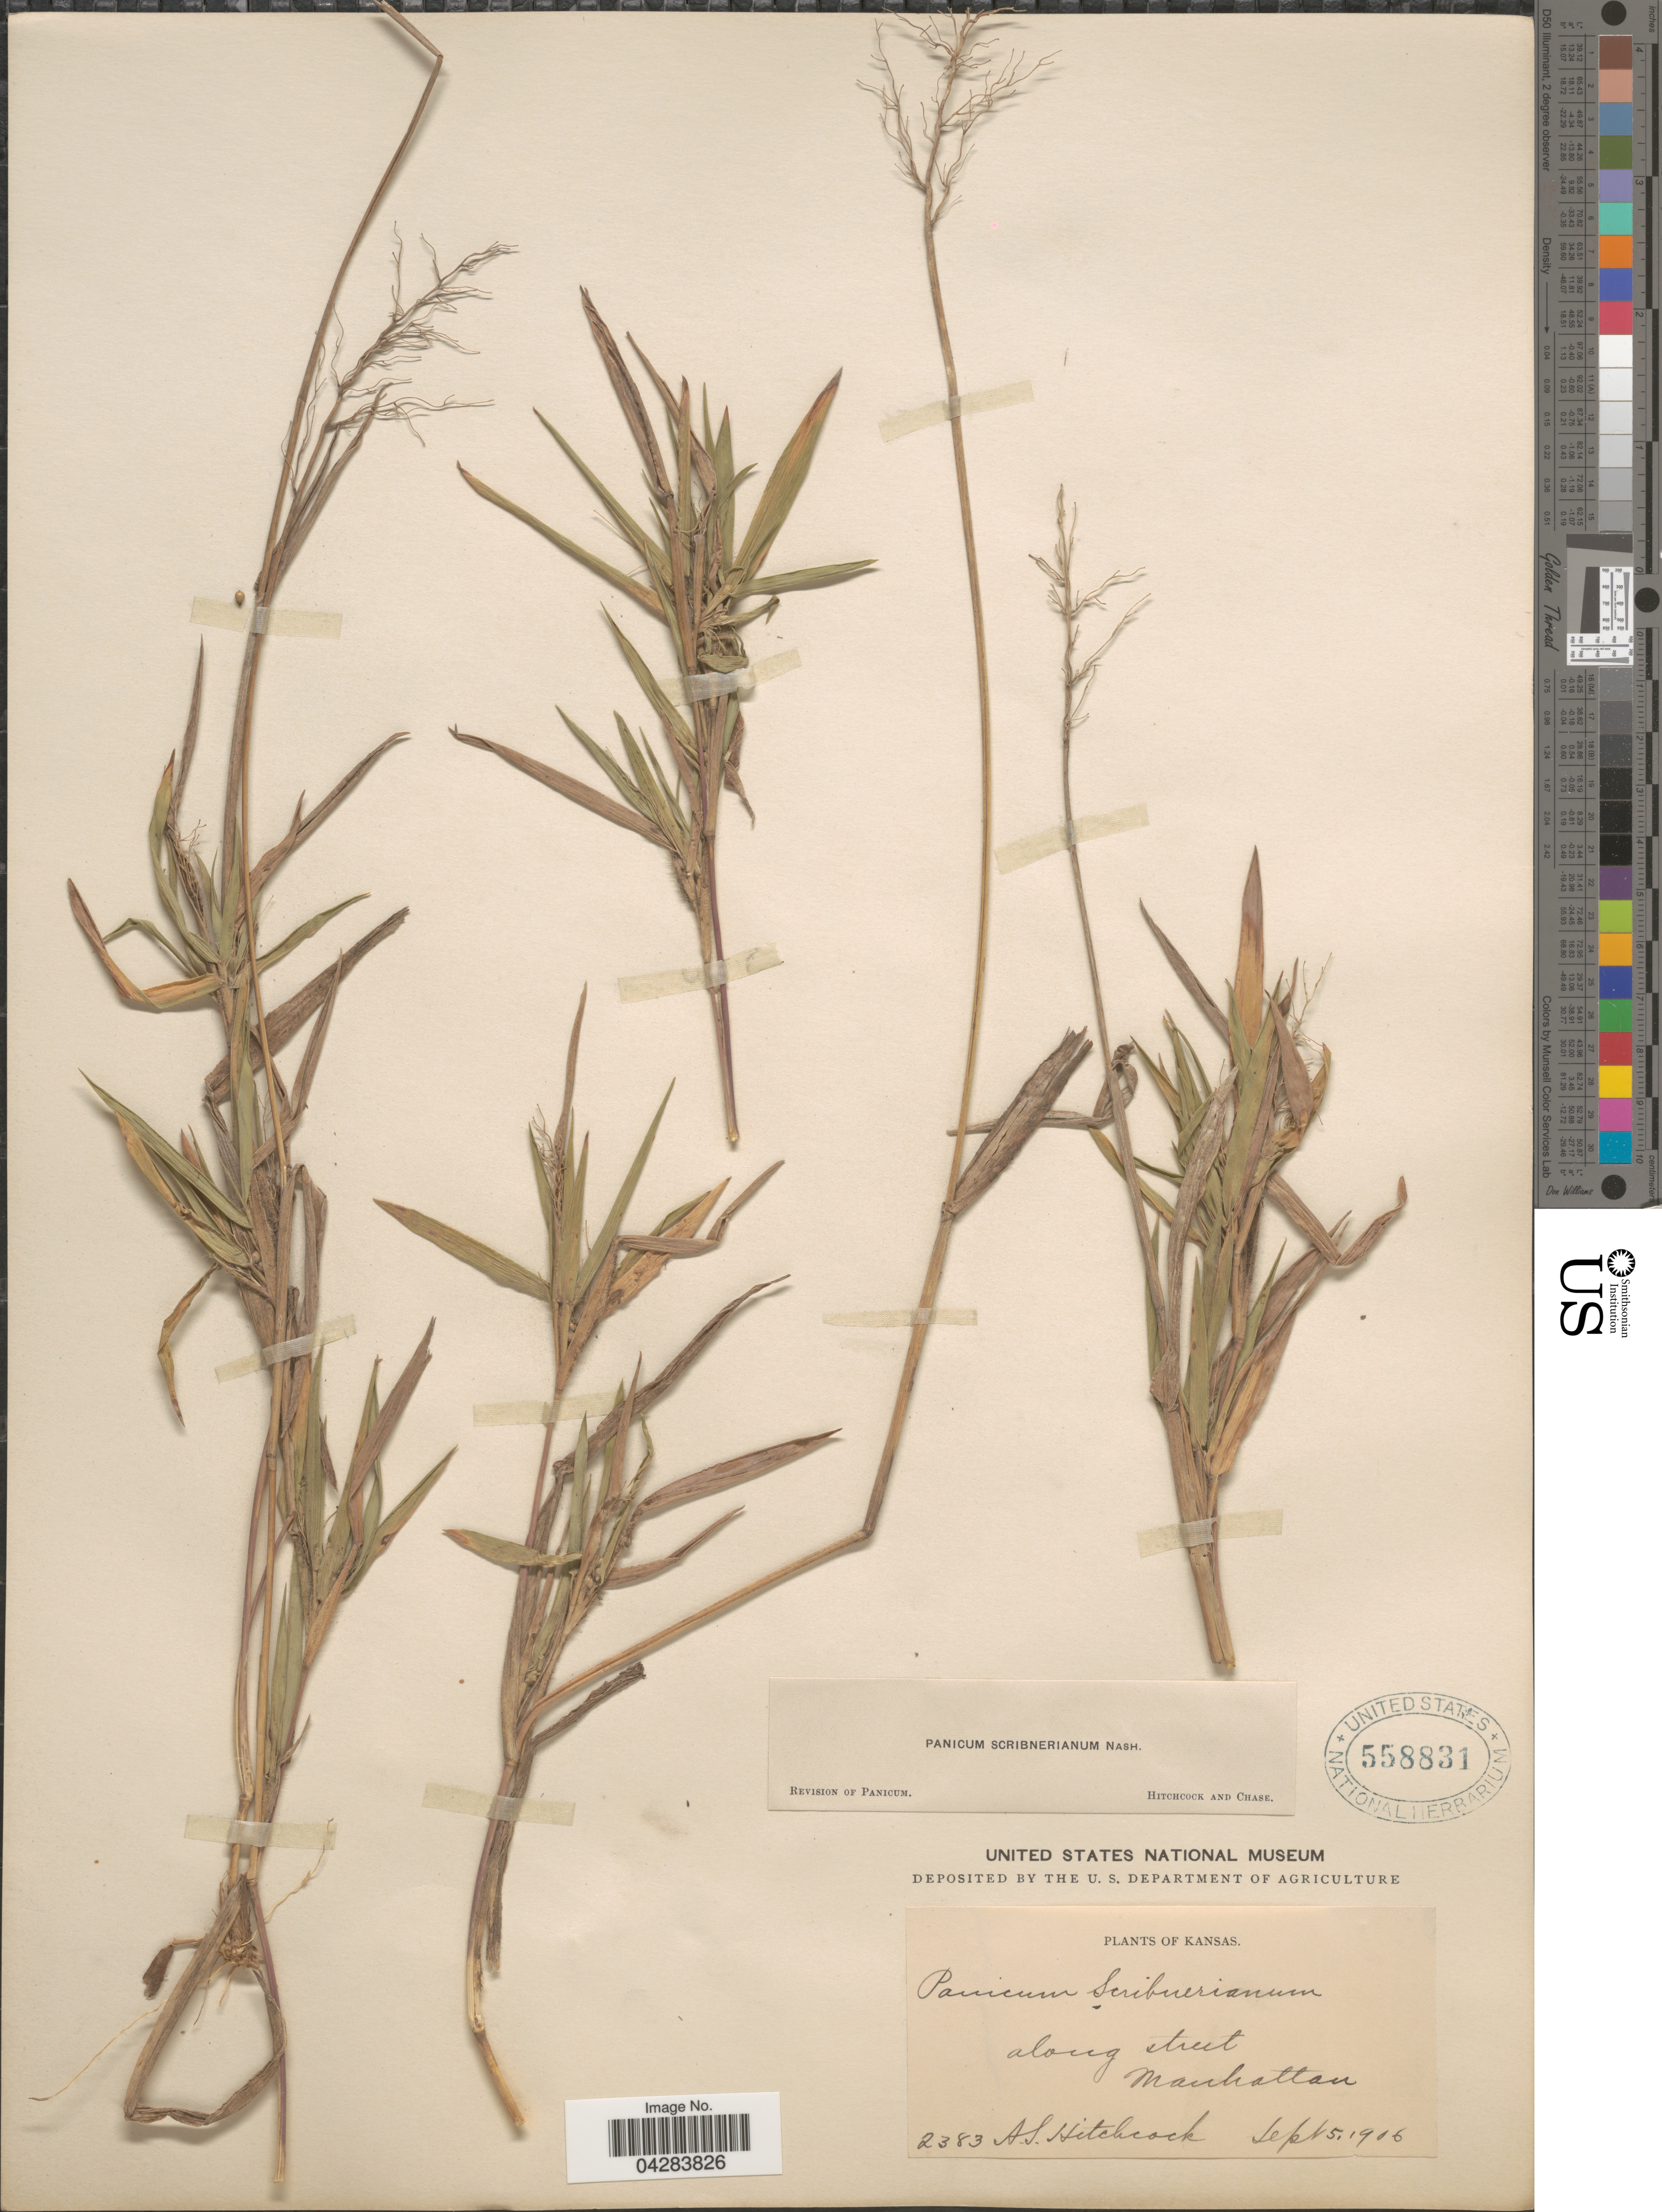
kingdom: Plantae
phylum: Tracheophyta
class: Liliopsida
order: Poales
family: Poaceae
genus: Dichanthelium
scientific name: Dichanthelium oligosanthes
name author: (Schult.) Gould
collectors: A. S. Hitchcock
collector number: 2383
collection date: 1906-09-05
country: United States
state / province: Kansas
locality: Along street Manhattan.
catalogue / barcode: US 558831